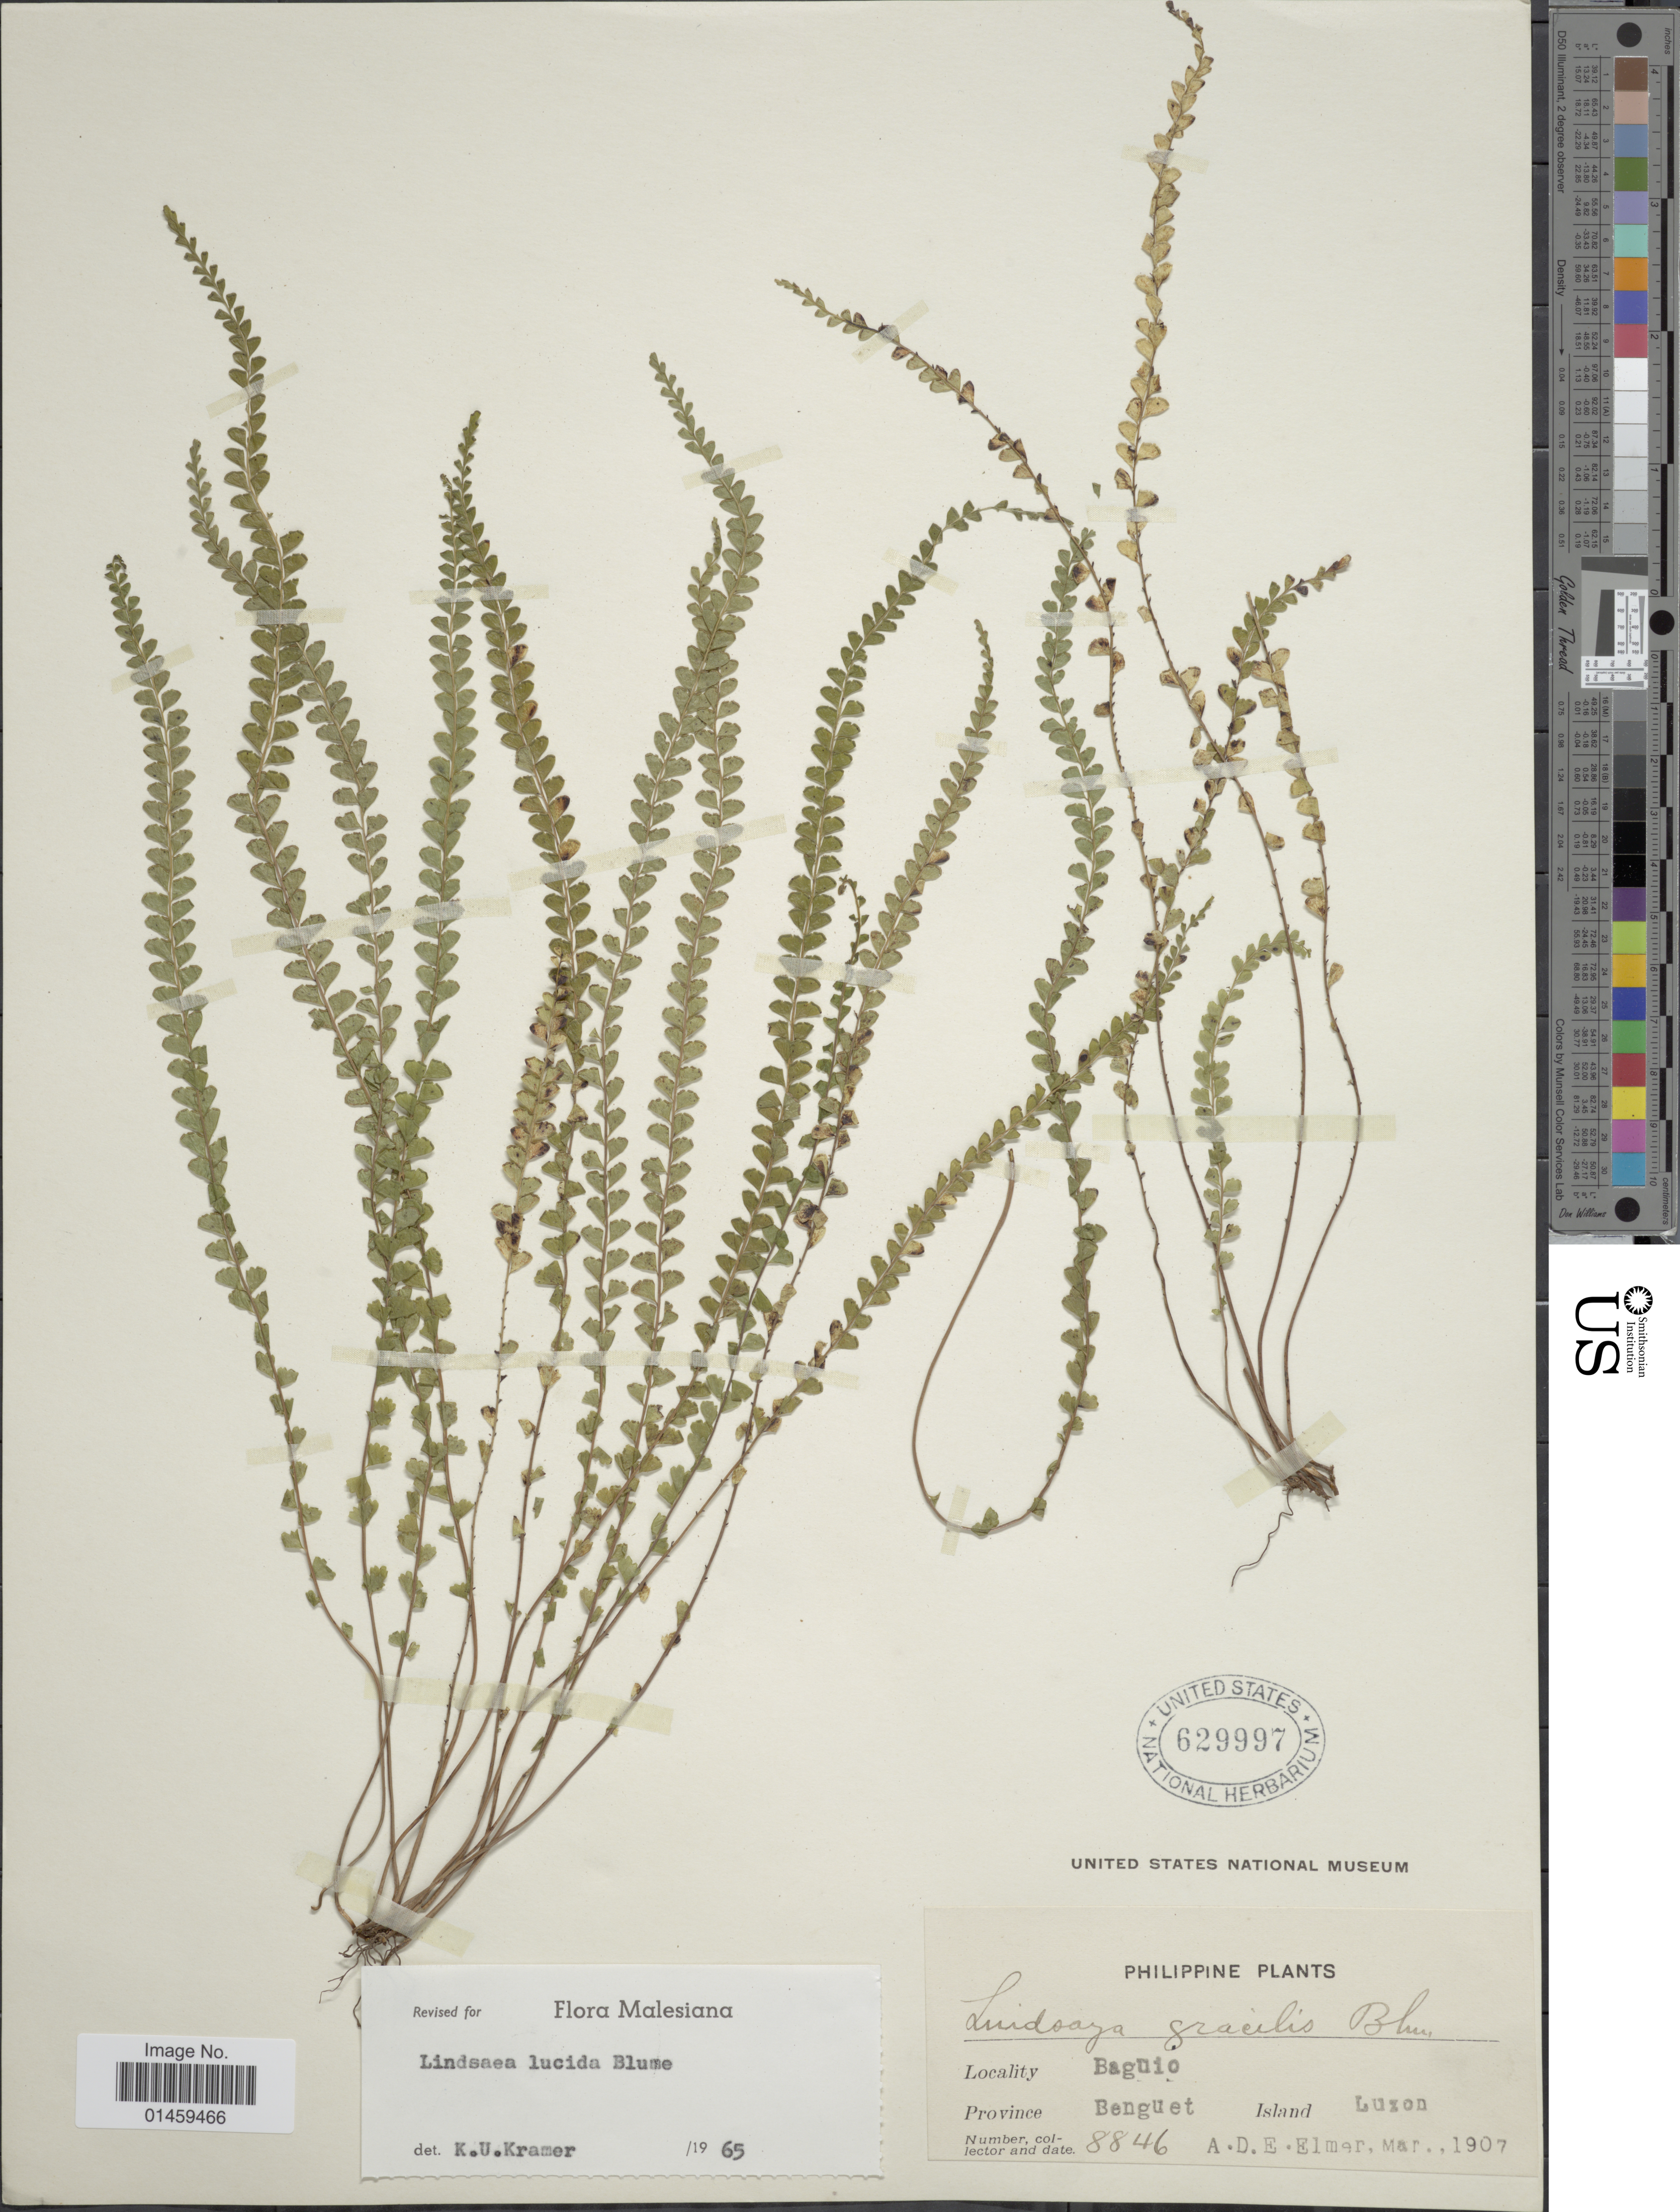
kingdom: Plantae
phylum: Tracheophyta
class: Polypodiopsida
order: Polypodiales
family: Lindsaeaceae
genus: Lindsaea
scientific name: Lindsaea lucida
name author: Blume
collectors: A. D. E. Elmer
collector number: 8846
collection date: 1907-03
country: Philippines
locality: Baguio. Province Benguet. Island Luzon.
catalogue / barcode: US 629997